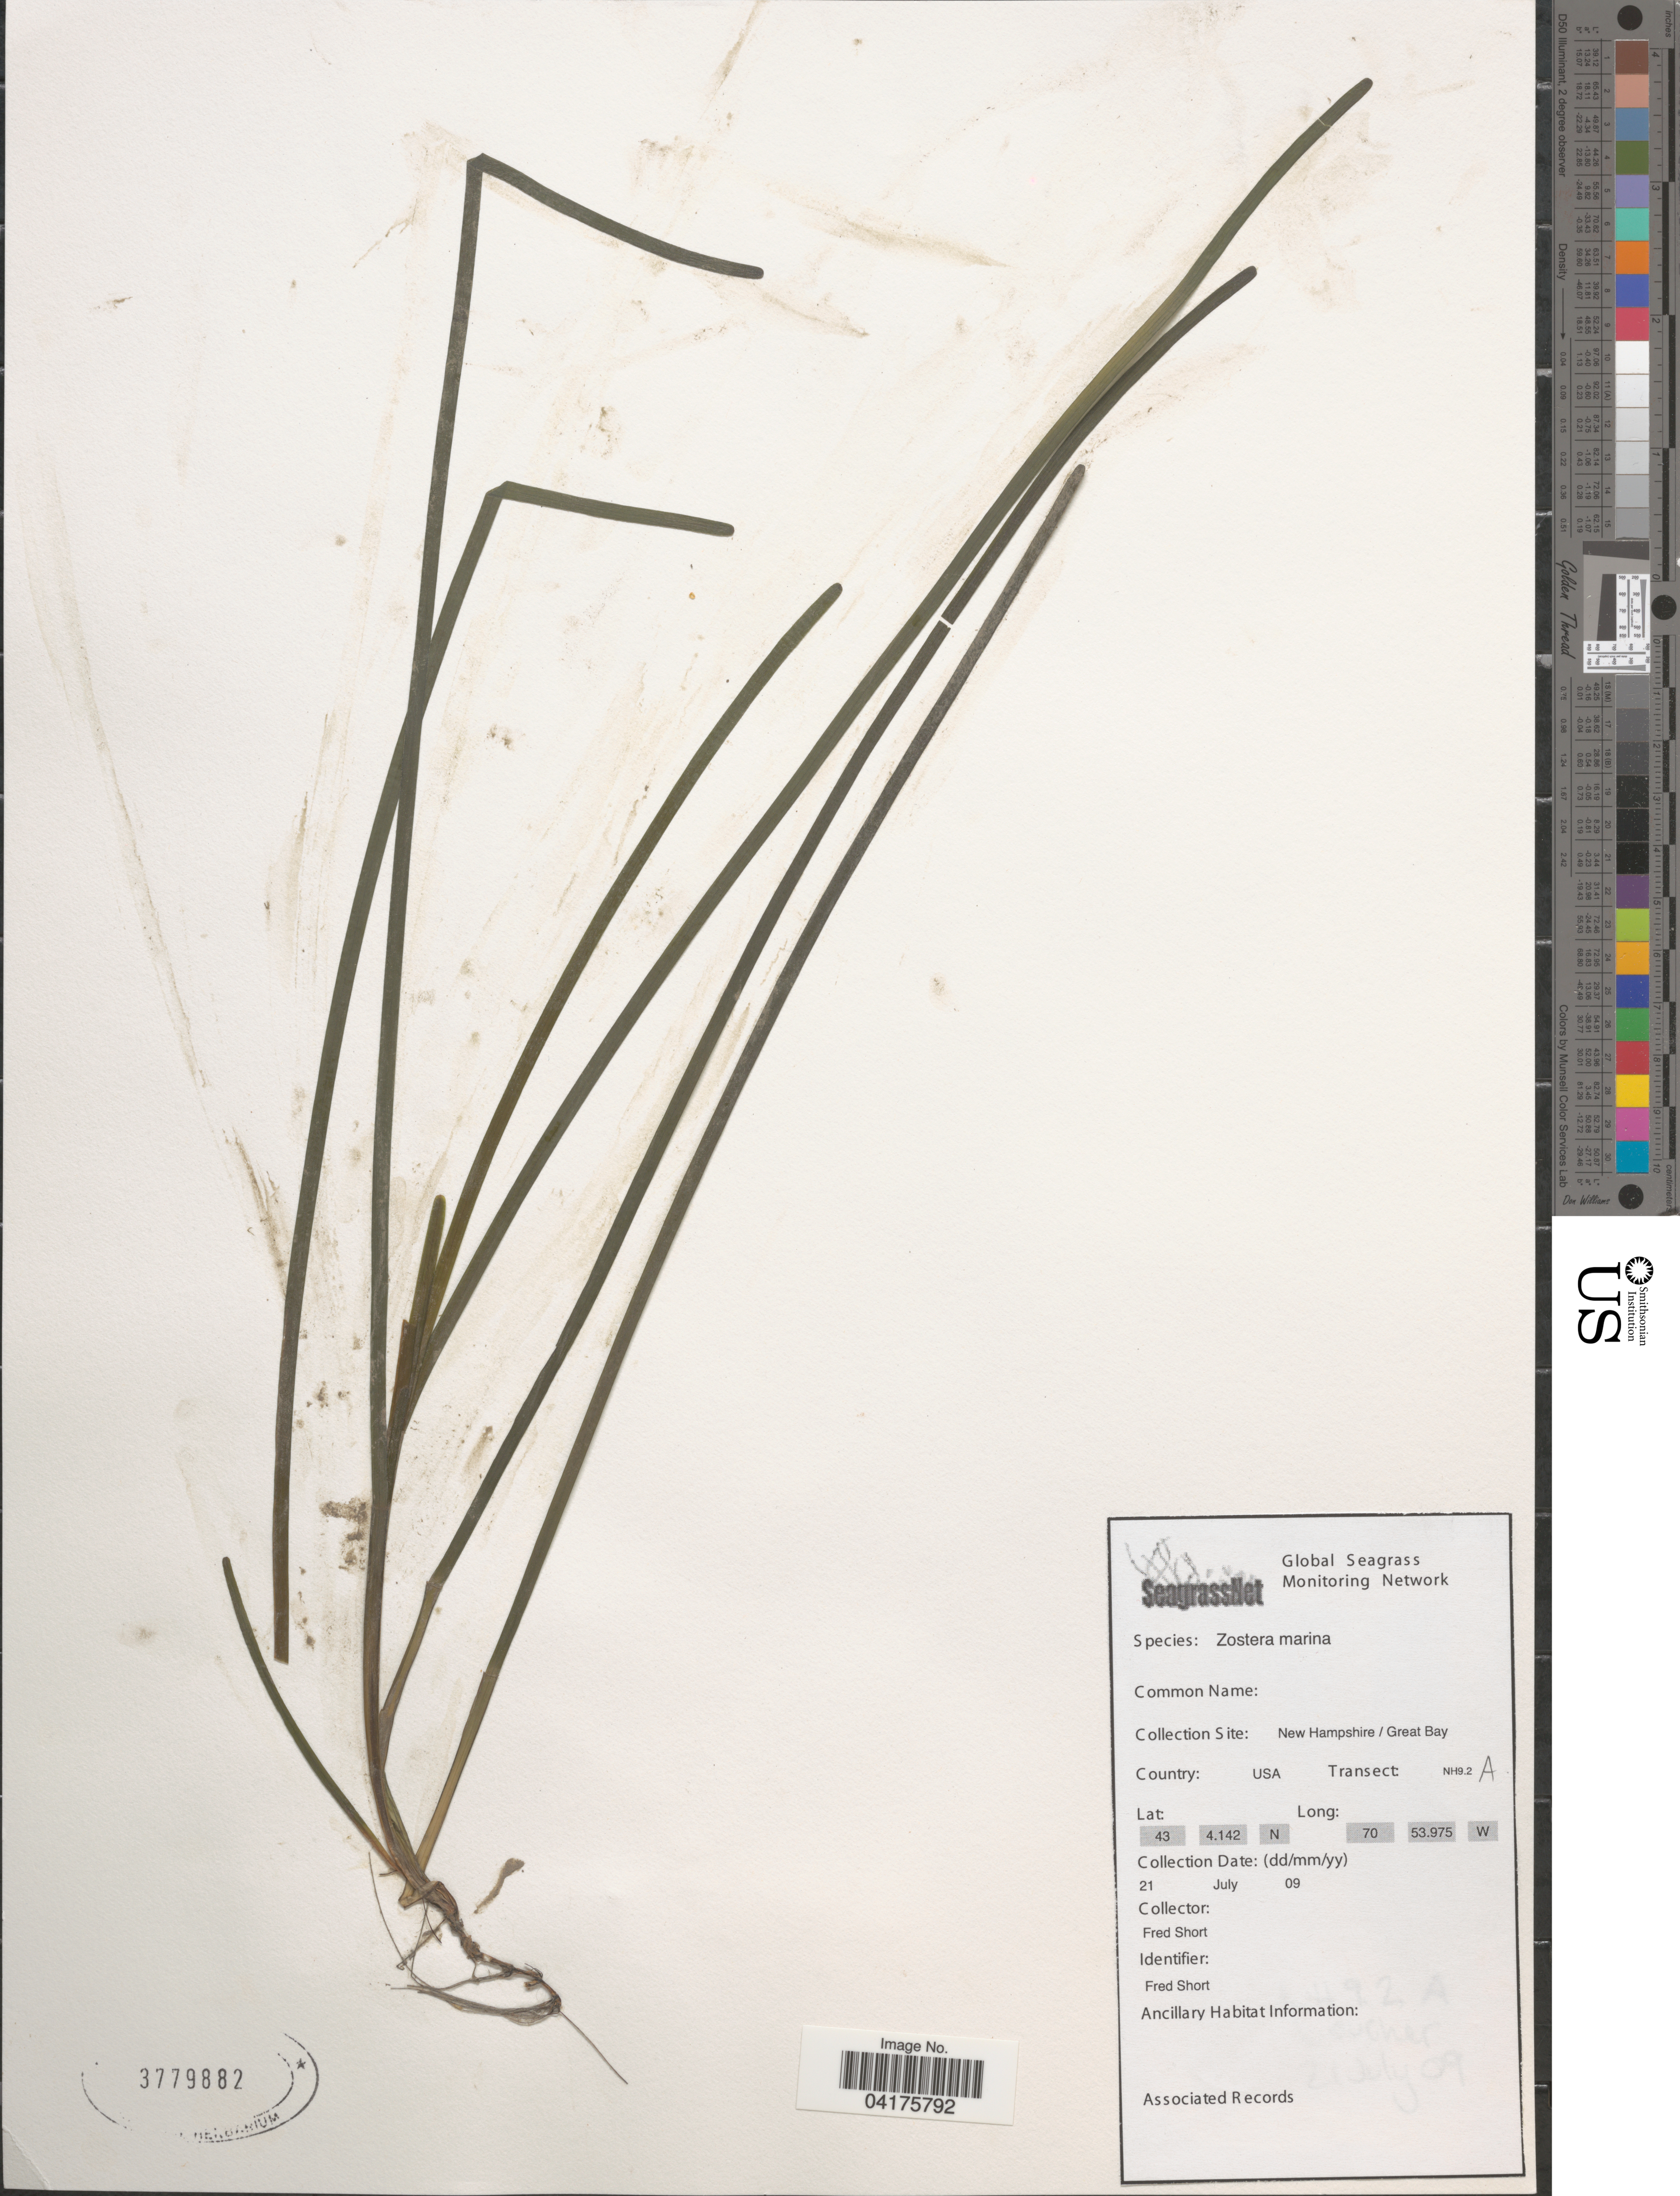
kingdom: Plantae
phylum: Tracheophyta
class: Liliopsida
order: Alismatales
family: Zosteraceae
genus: Zostera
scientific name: Zostera marina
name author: L.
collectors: F. Short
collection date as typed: Transcribed d/m/y: 21/7/9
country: United States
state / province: New Hampshire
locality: Great Bay.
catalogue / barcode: US 3779882